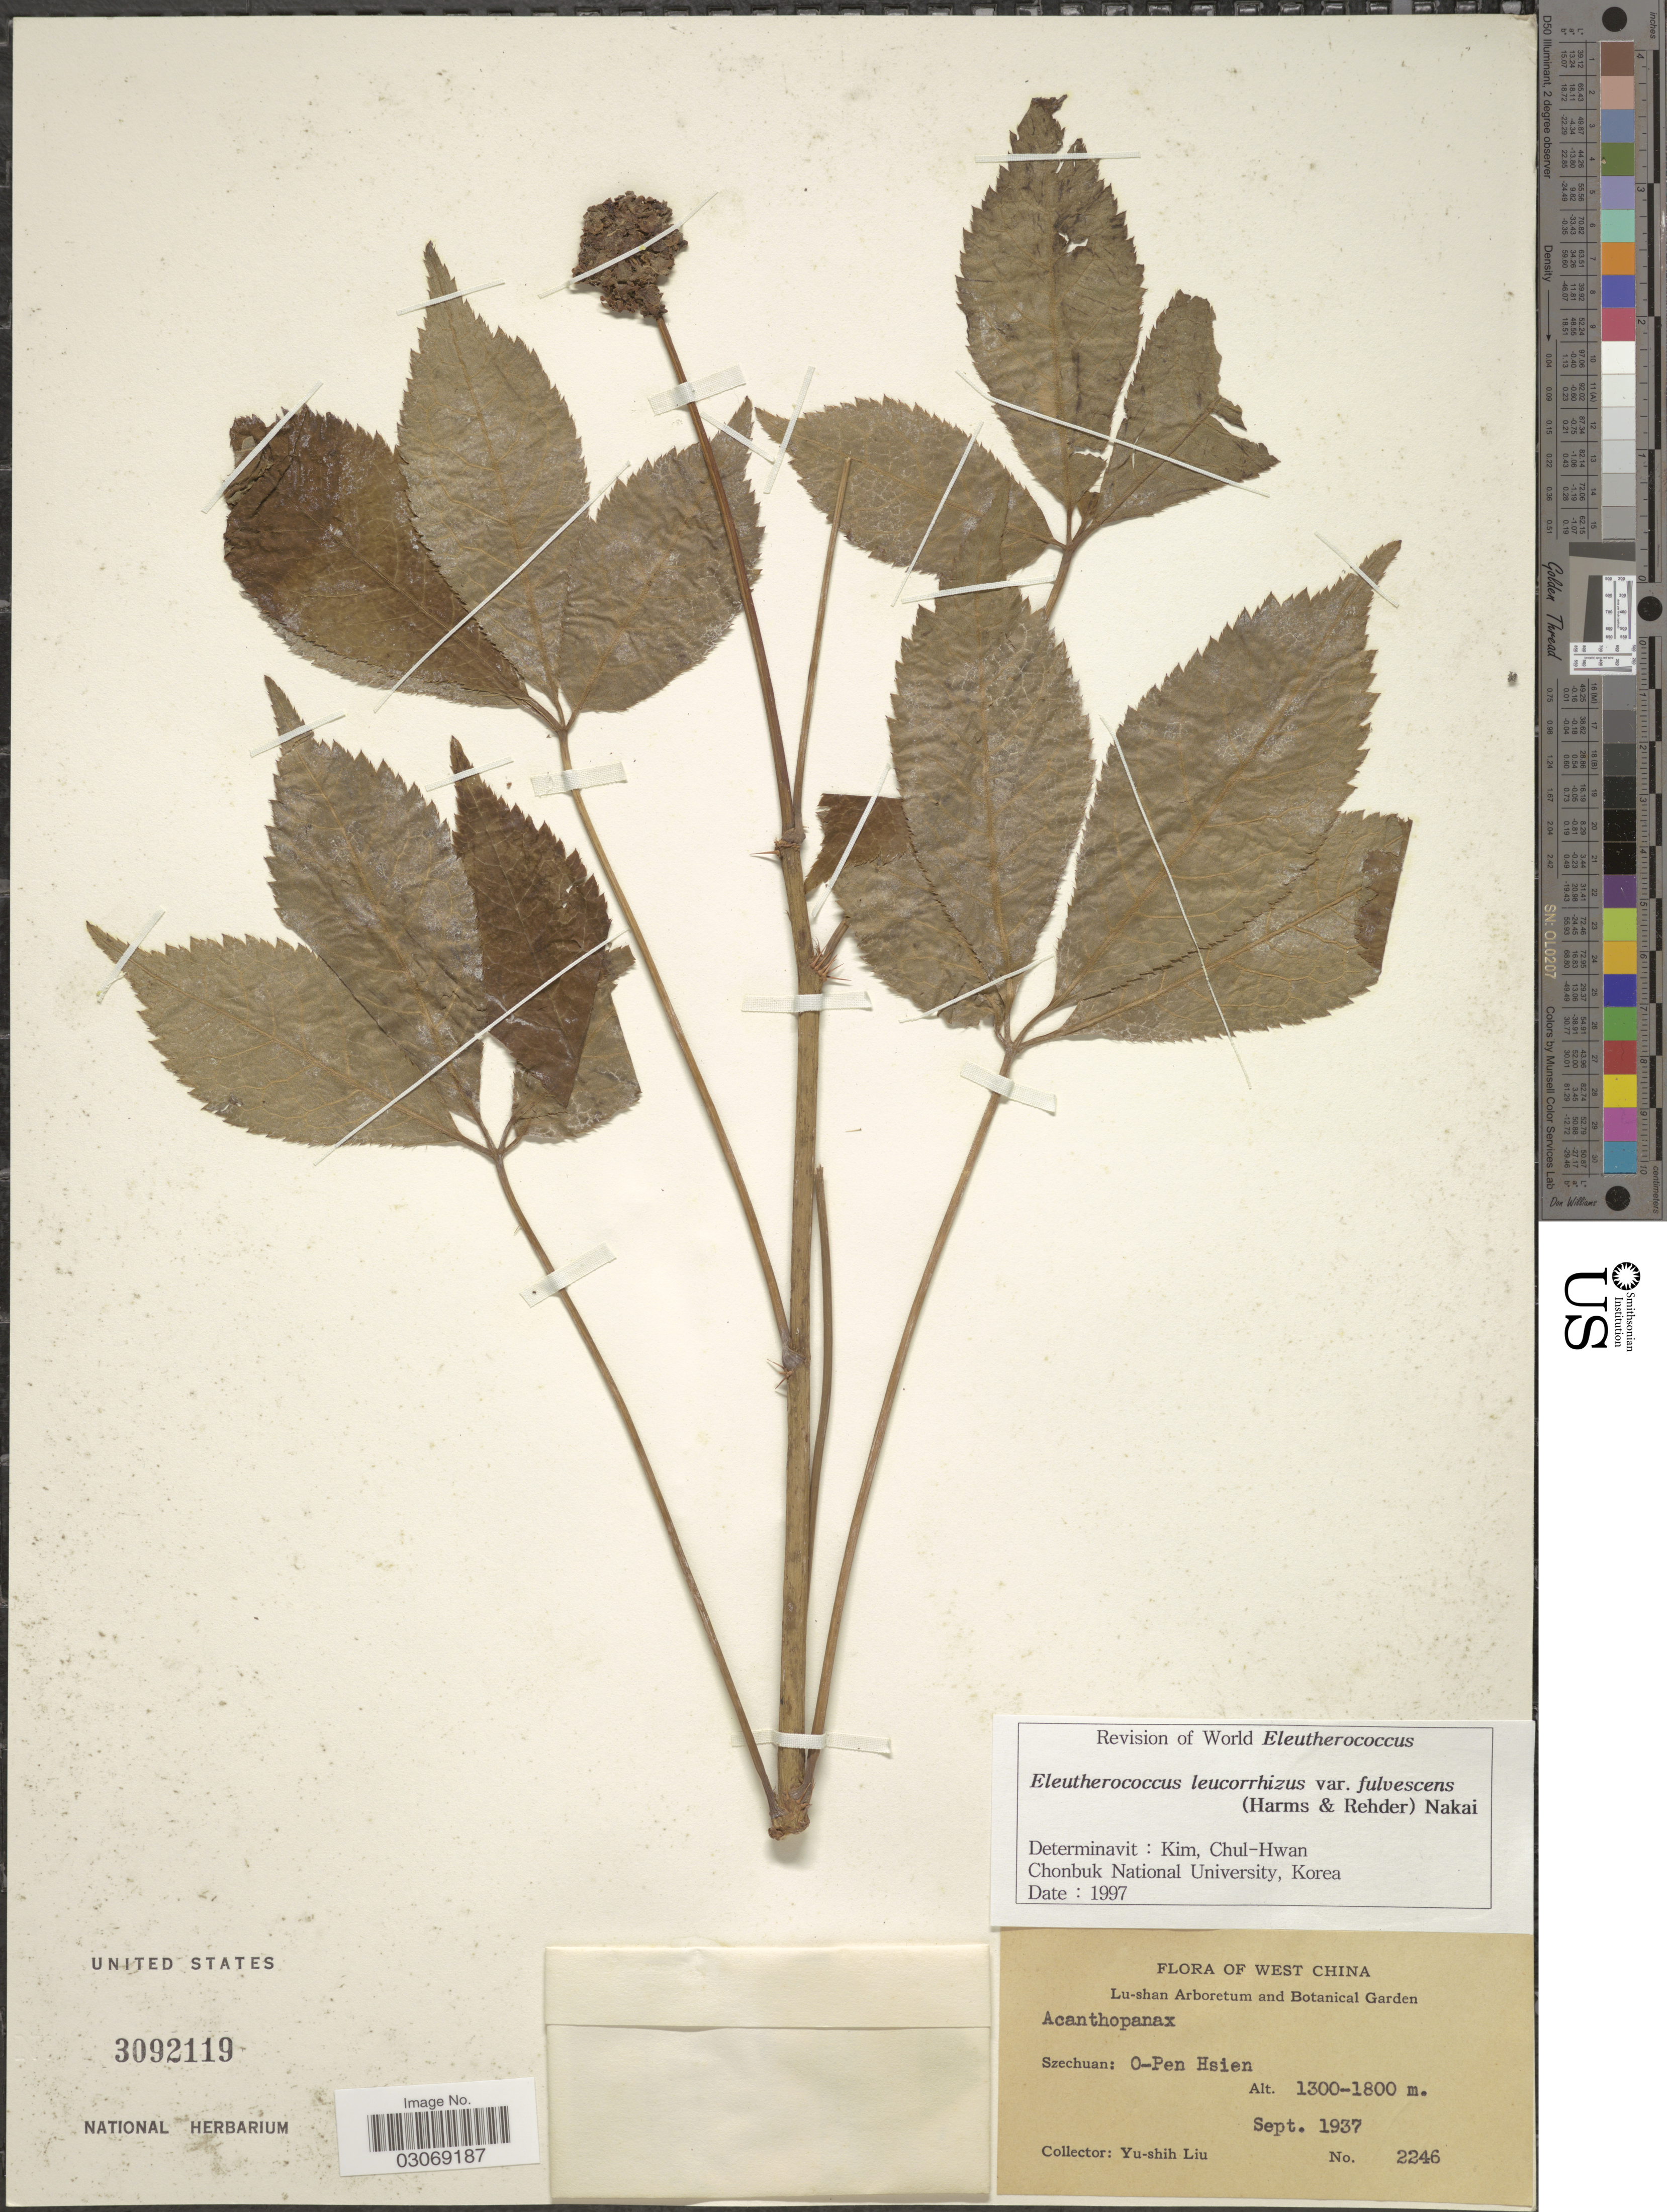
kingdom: Plantae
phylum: Tracheophyta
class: Magnoliopsida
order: Apiales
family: Araliaceae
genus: Eleutherococcus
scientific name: Eleutherococcus leucorrhizus var. fulvescens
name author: (Harms & Rehder) Nakai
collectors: Y.-S. Liu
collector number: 2246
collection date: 1937-09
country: China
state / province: Sichuan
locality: West China. Szechuan: O-Pen Hsien.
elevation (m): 1300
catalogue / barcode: US 3092119